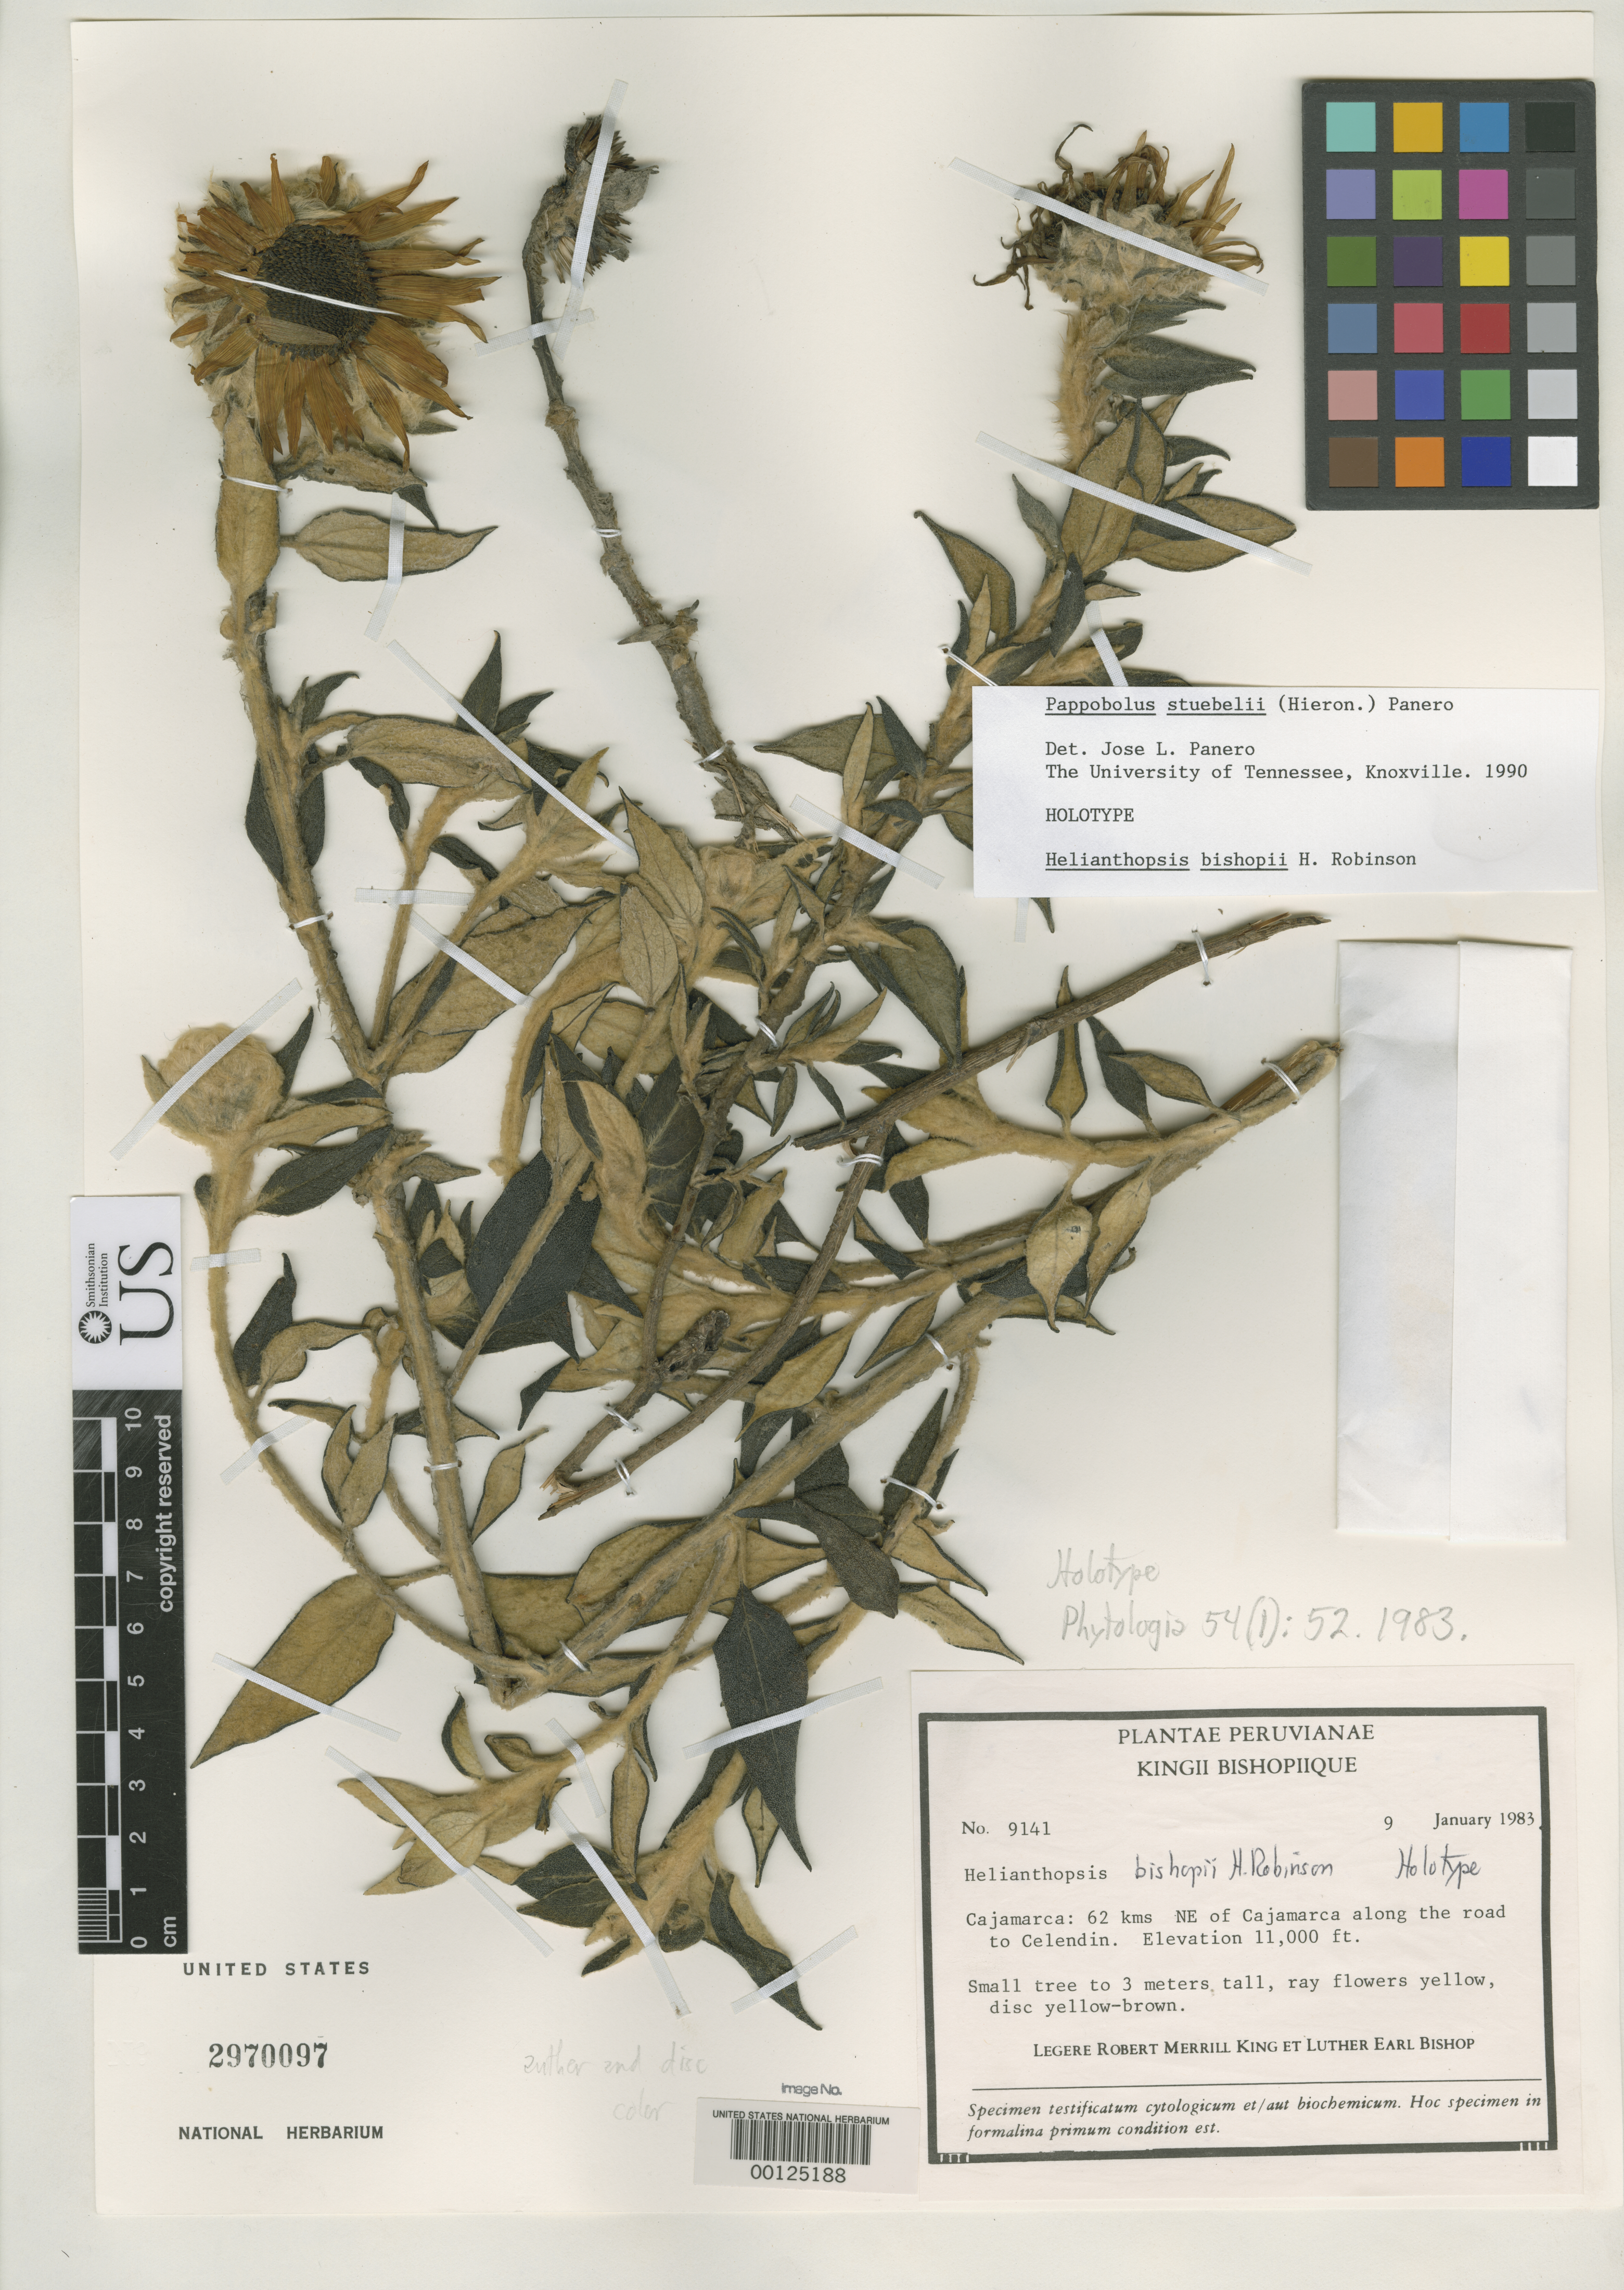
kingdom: Plantae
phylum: Tracheophyta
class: Magnoliopsida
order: Asterales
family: Asteraceae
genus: Helianthopsis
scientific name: Helianthopsis bishopii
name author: H. Rob.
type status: Holotype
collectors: R. M. King & L. E. Bishop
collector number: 9141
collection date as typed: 09 Jan 1983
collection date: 1983-01-09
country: Peru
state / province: Cajamarca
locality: NE of Cajamarca along road to Celendín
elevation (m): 3353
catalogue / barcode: US 2970097